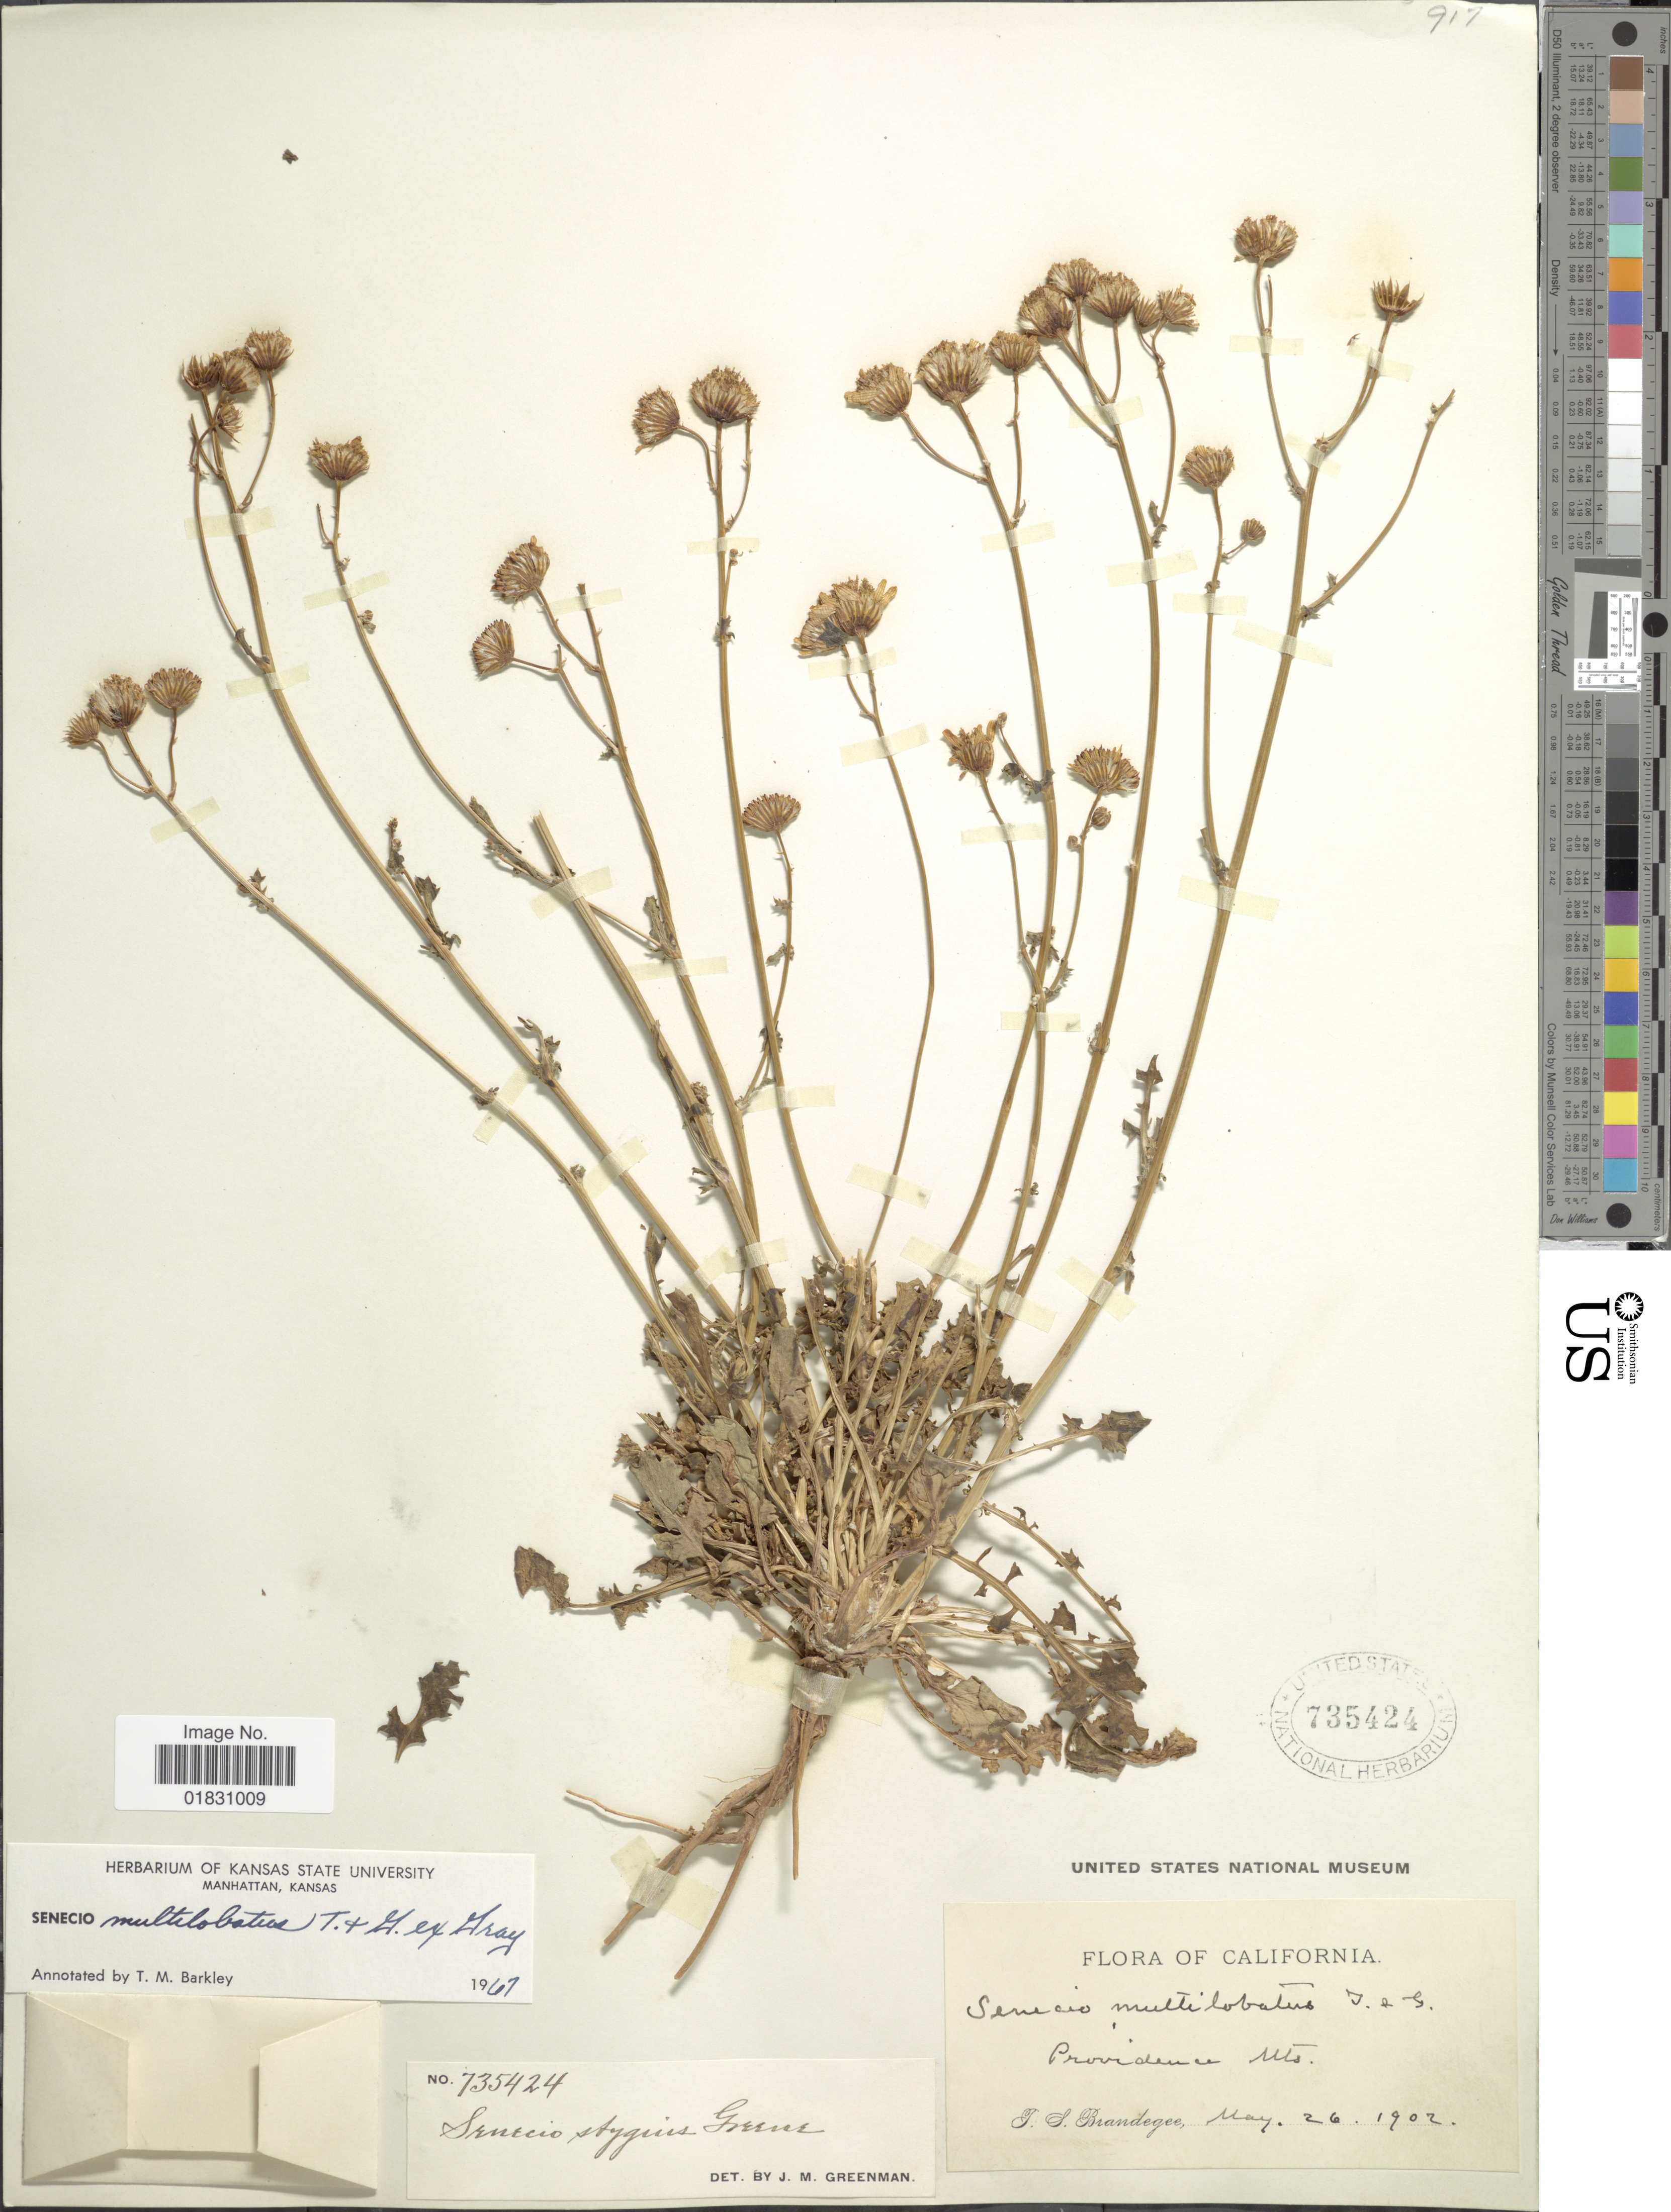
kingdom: Plantae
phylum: Tracheophyta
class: Magnoliopsida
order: Asterales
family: Asteraceae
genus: Packera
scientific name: Packera multilobata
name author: (Torr. & A. Gray) W.A. Weber & Á. Löve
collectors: T. S. Brandegee (herbarium)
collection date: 1902-05-26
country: United States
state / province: California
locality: Providence Mts.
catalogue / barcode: US 735424